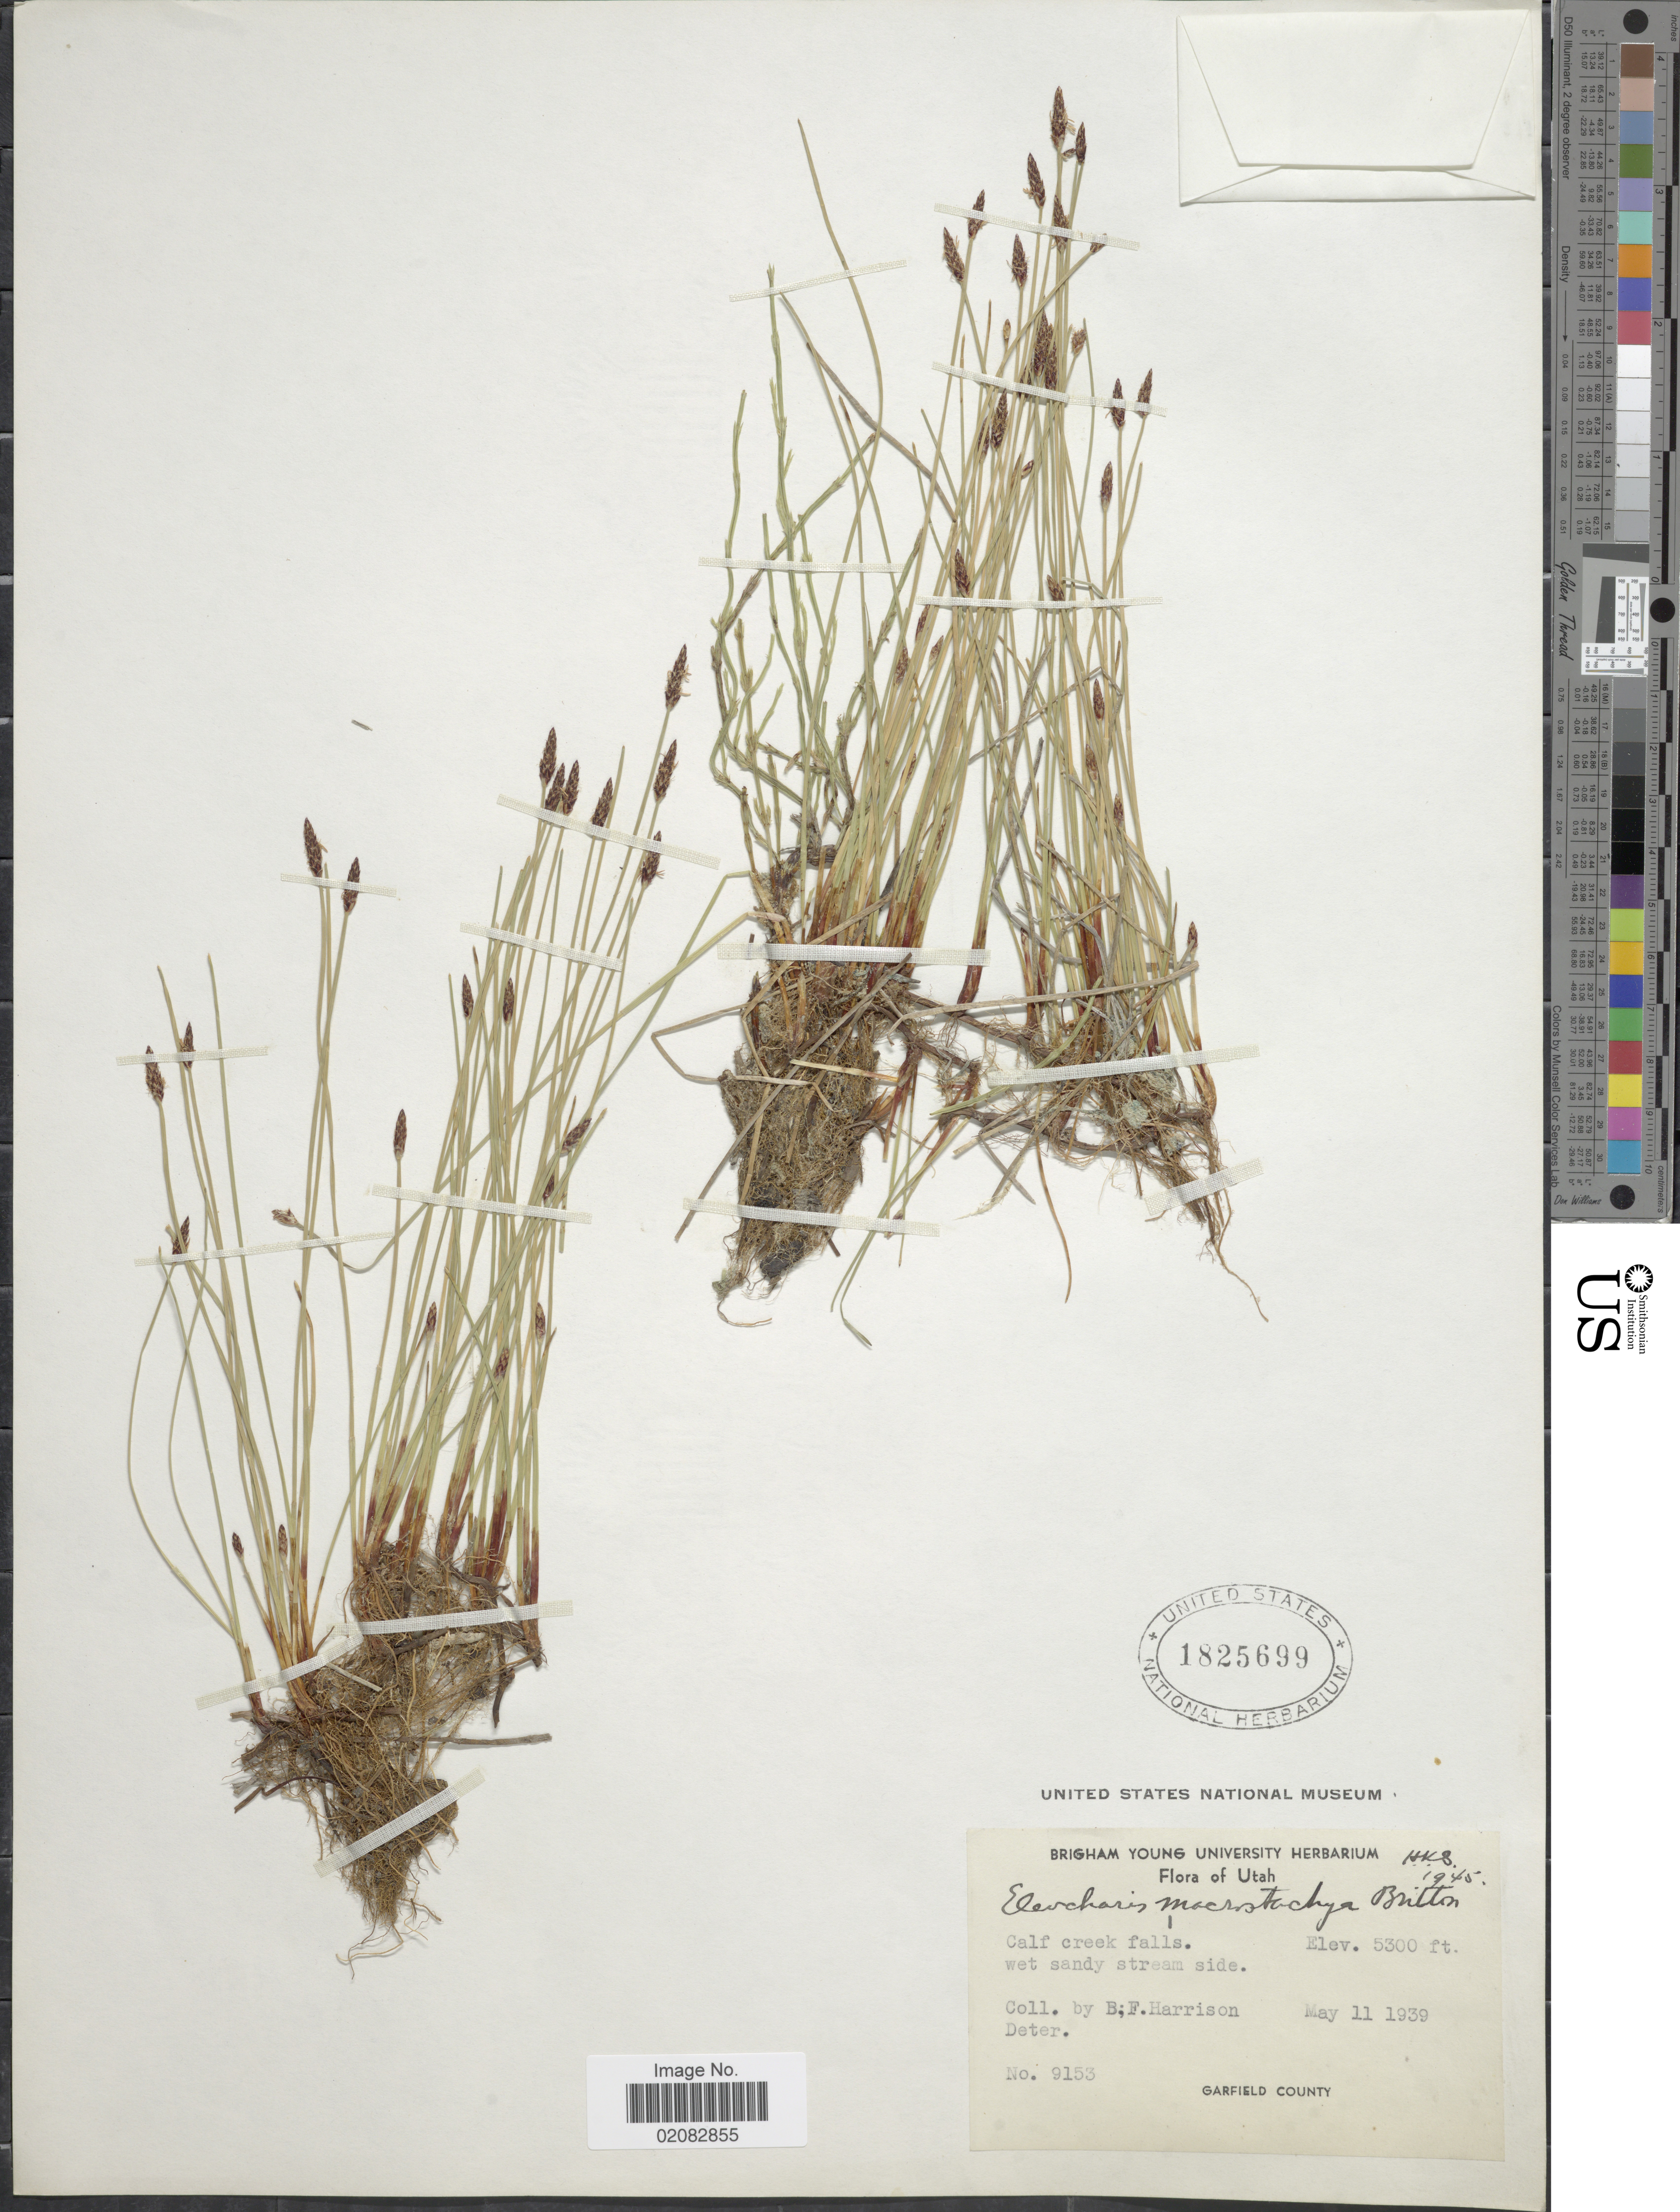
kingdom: Plantae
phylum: Tracheophyta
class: Liliopsida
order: Poales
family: Cyperaceae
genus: Eleocharis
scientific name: Eleocharis macrostachya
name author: Britton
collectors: B. F. Harrison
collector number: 9153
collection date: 1939-05-11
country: United States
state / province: Utah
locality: Calf Creek falls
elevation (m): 1615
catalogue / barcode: US 1825699